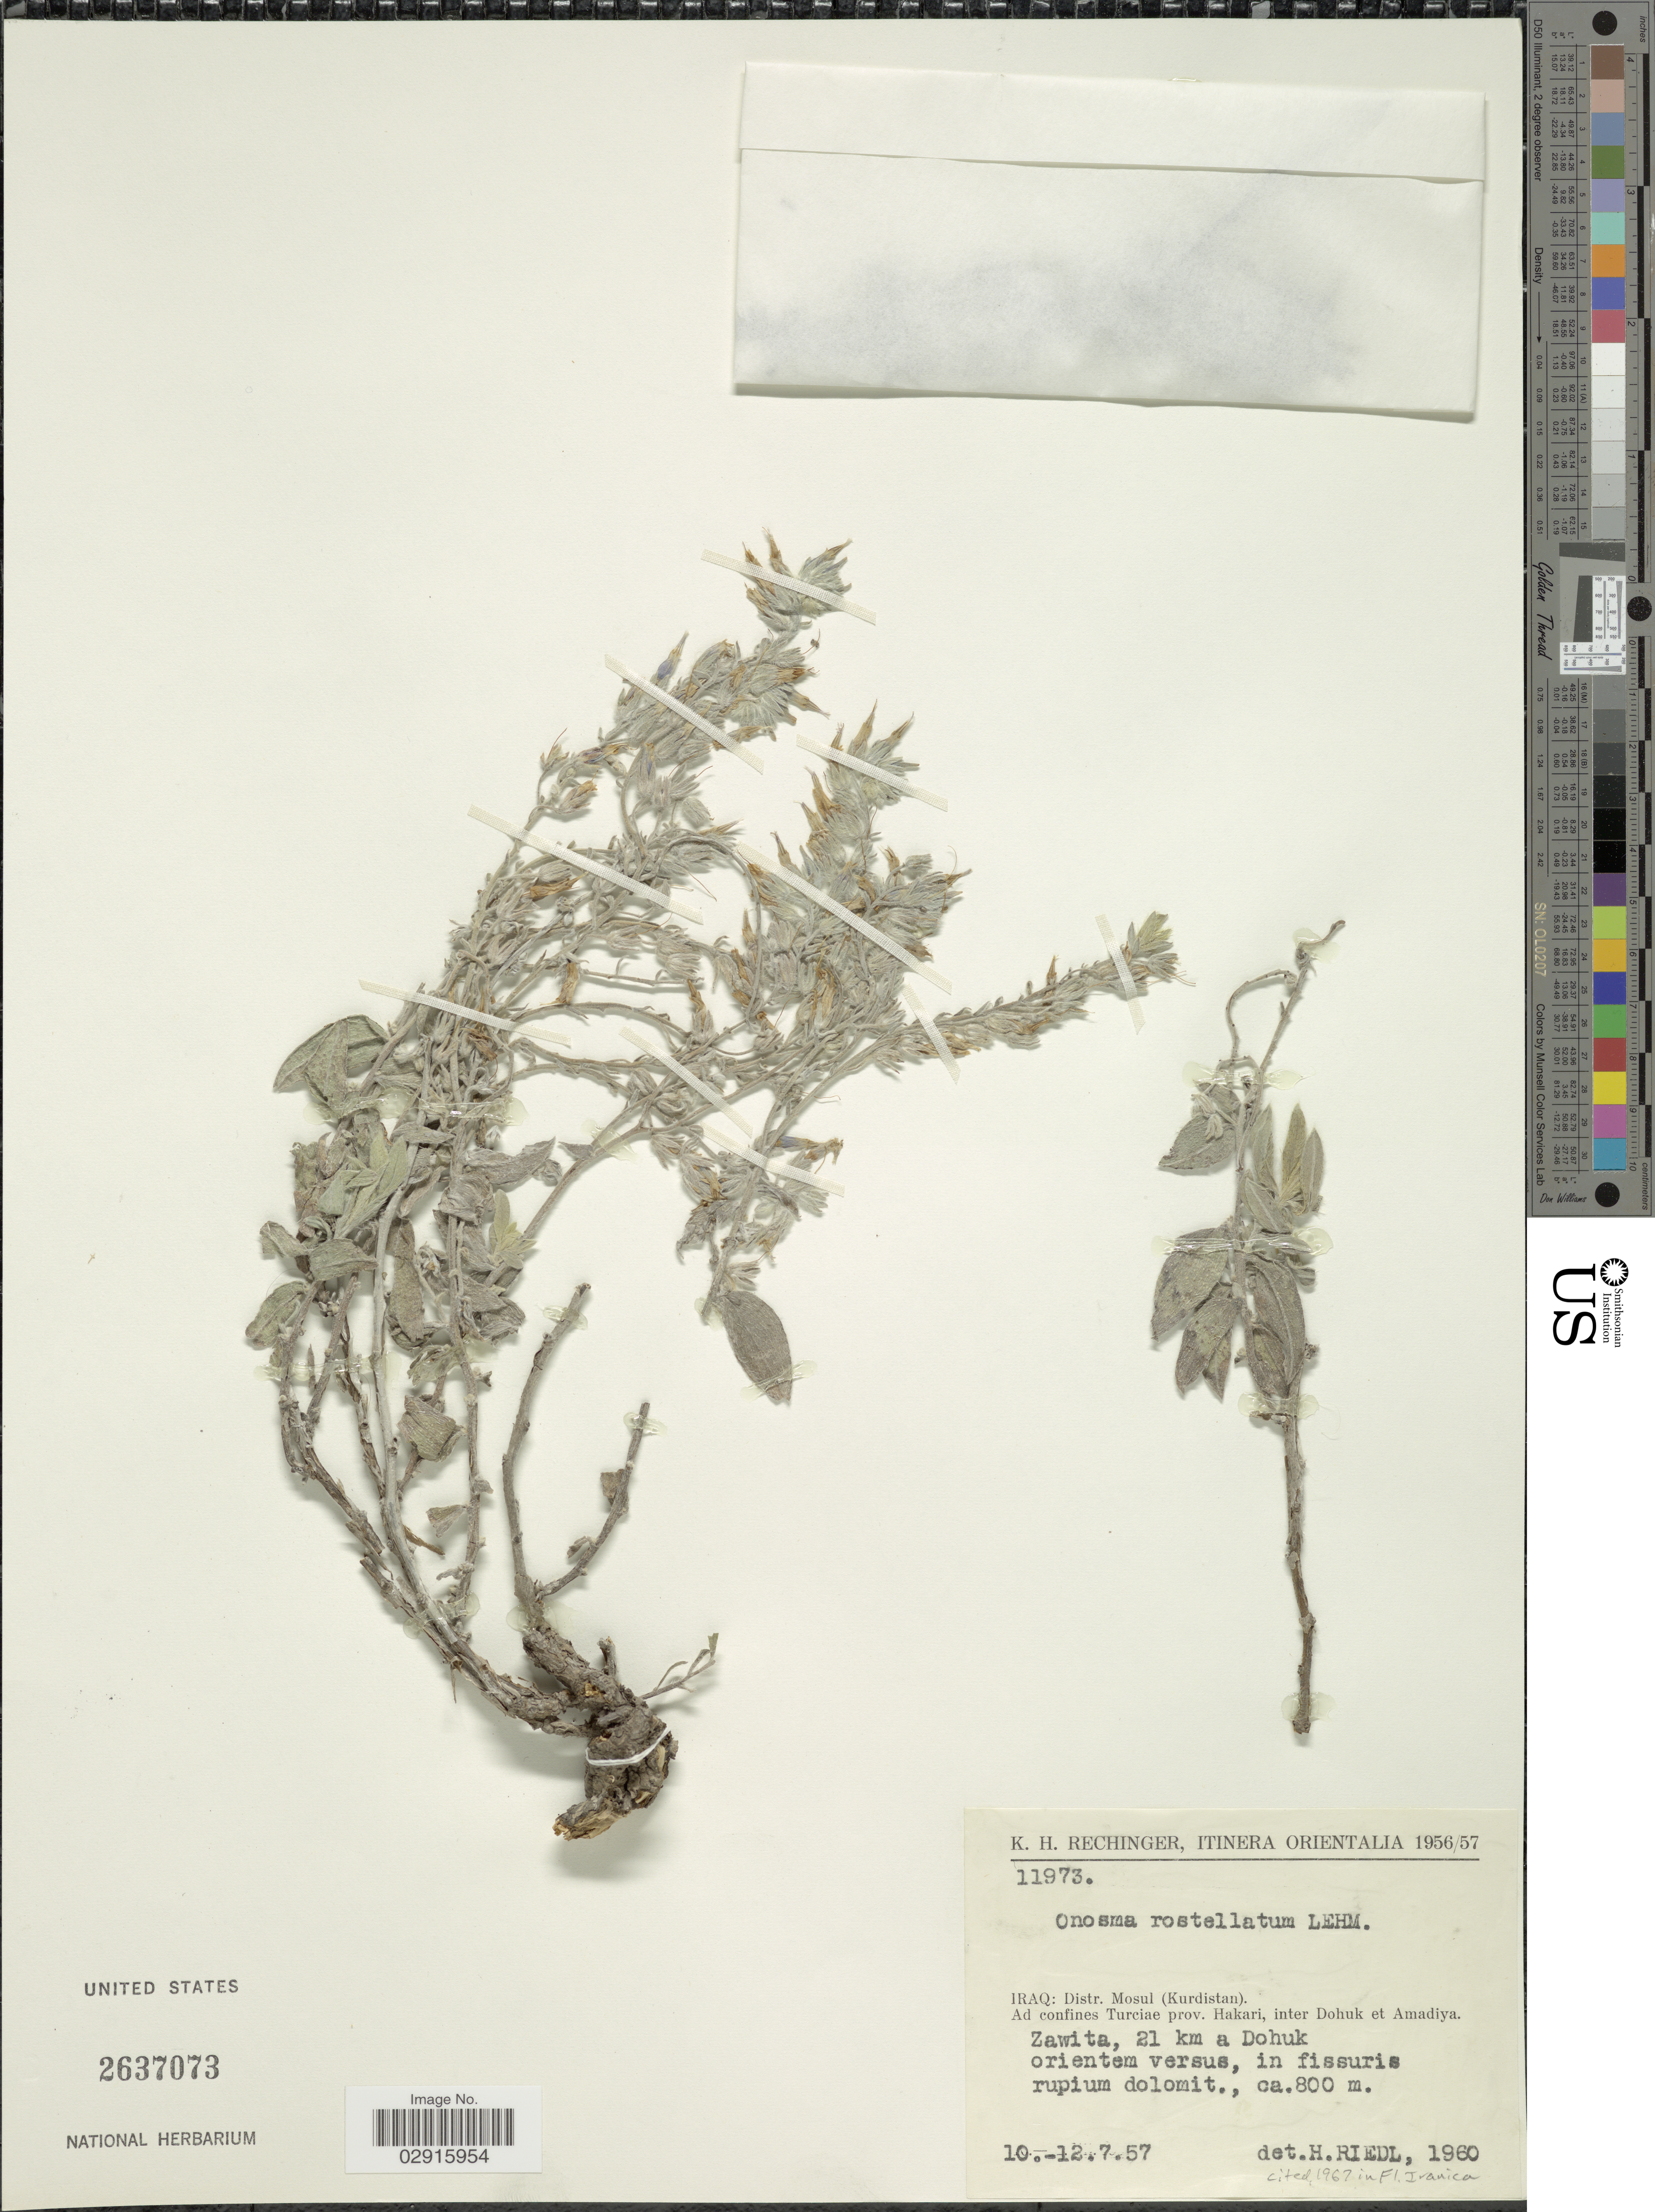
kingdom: Plantae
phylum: Tracheophyta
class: Magnoliopsida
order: Boraginales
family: Boraginaceae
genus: Onosma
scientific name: Onosma rostellatum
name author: Lehm.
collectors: K. H. Rechinger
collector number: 11973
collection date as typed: Transcribed d/m/y: 10/7/57 to 12/7/57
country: Iraq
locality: Itinera Orientalia, Iraq, Distr. Mosul (Kurdistan), Ad confines Turciae Prov. Hakari, inter Dohuk et Amadiya, Zawita, 21 km a Dohuk orientem versusm in fissuris rupium dolomit.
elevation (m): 800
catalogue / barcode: US 2637073